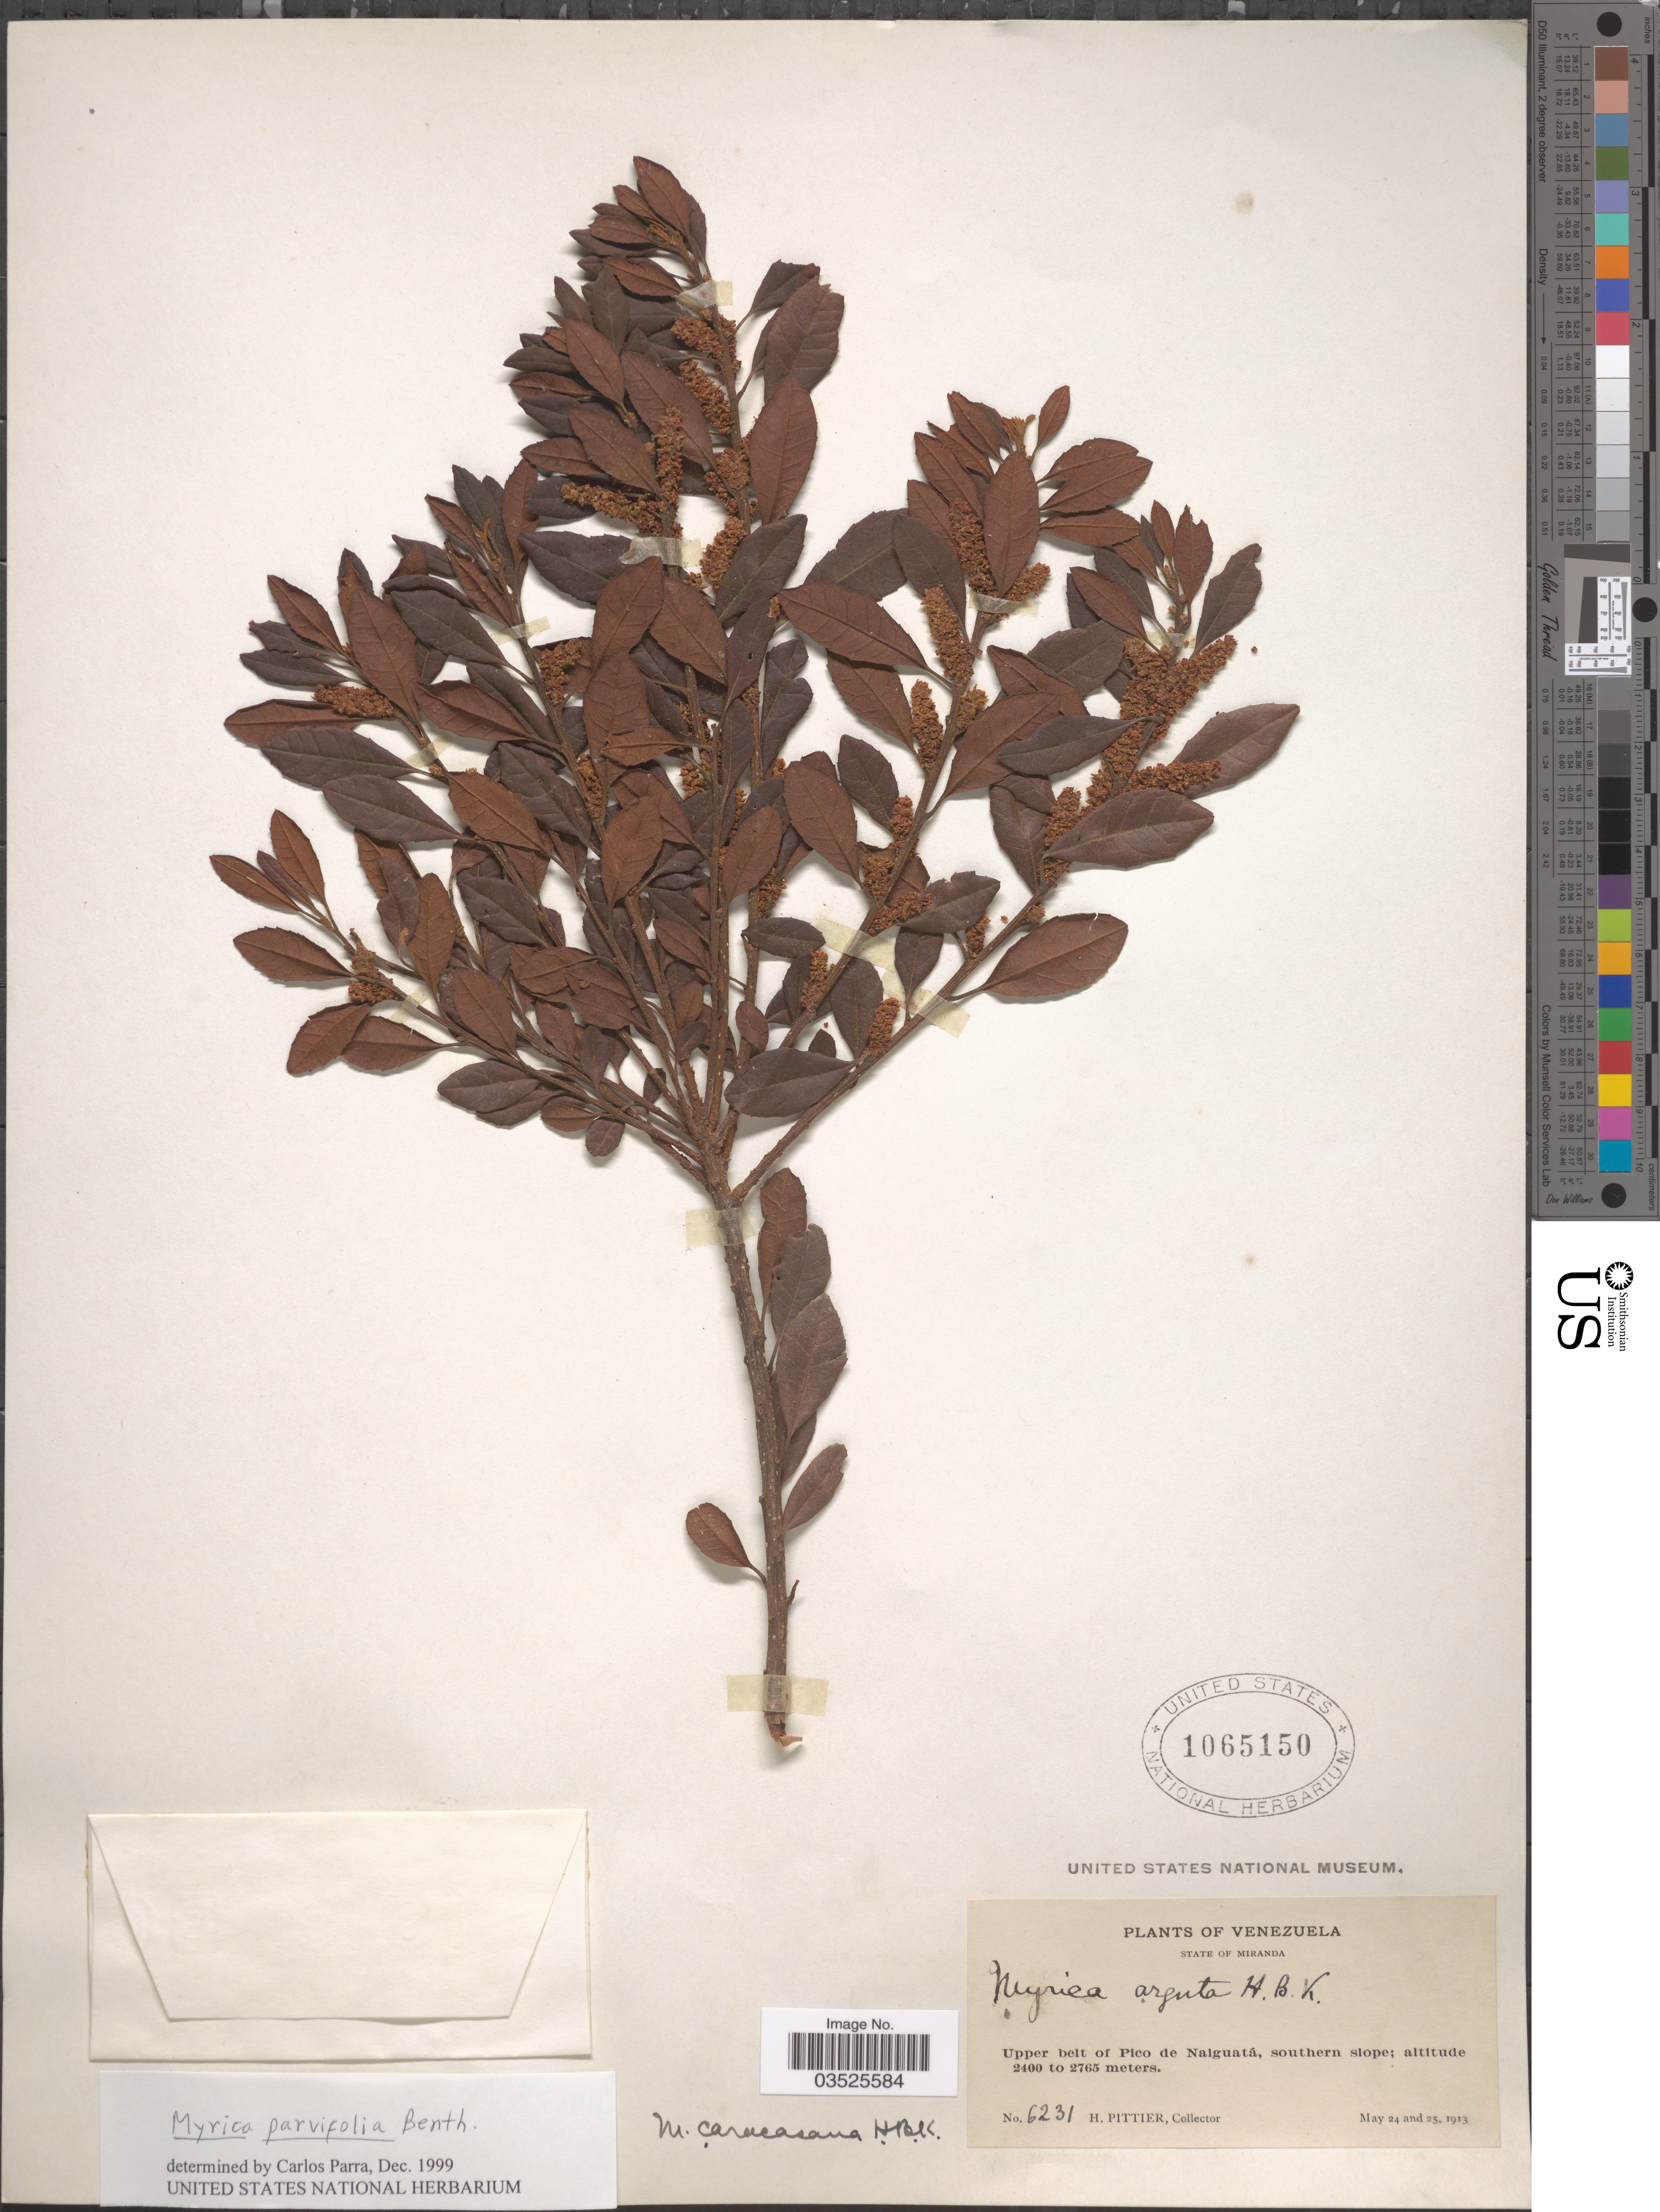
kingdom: Plantae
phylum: Tracheophyta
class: Magnoliopsida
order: Fagales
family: Myricaceae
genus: Morella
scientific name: Morella parvifolia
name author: (Benth.) Parra-Os.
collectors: H. F. Pittier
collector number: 6231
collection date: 1913-05-24/1913-05-25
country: Venezuela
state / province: Miranda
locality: Upper belt of Pico de Naiguatá, southern slope.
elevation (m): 2400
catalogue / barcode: US 1065150